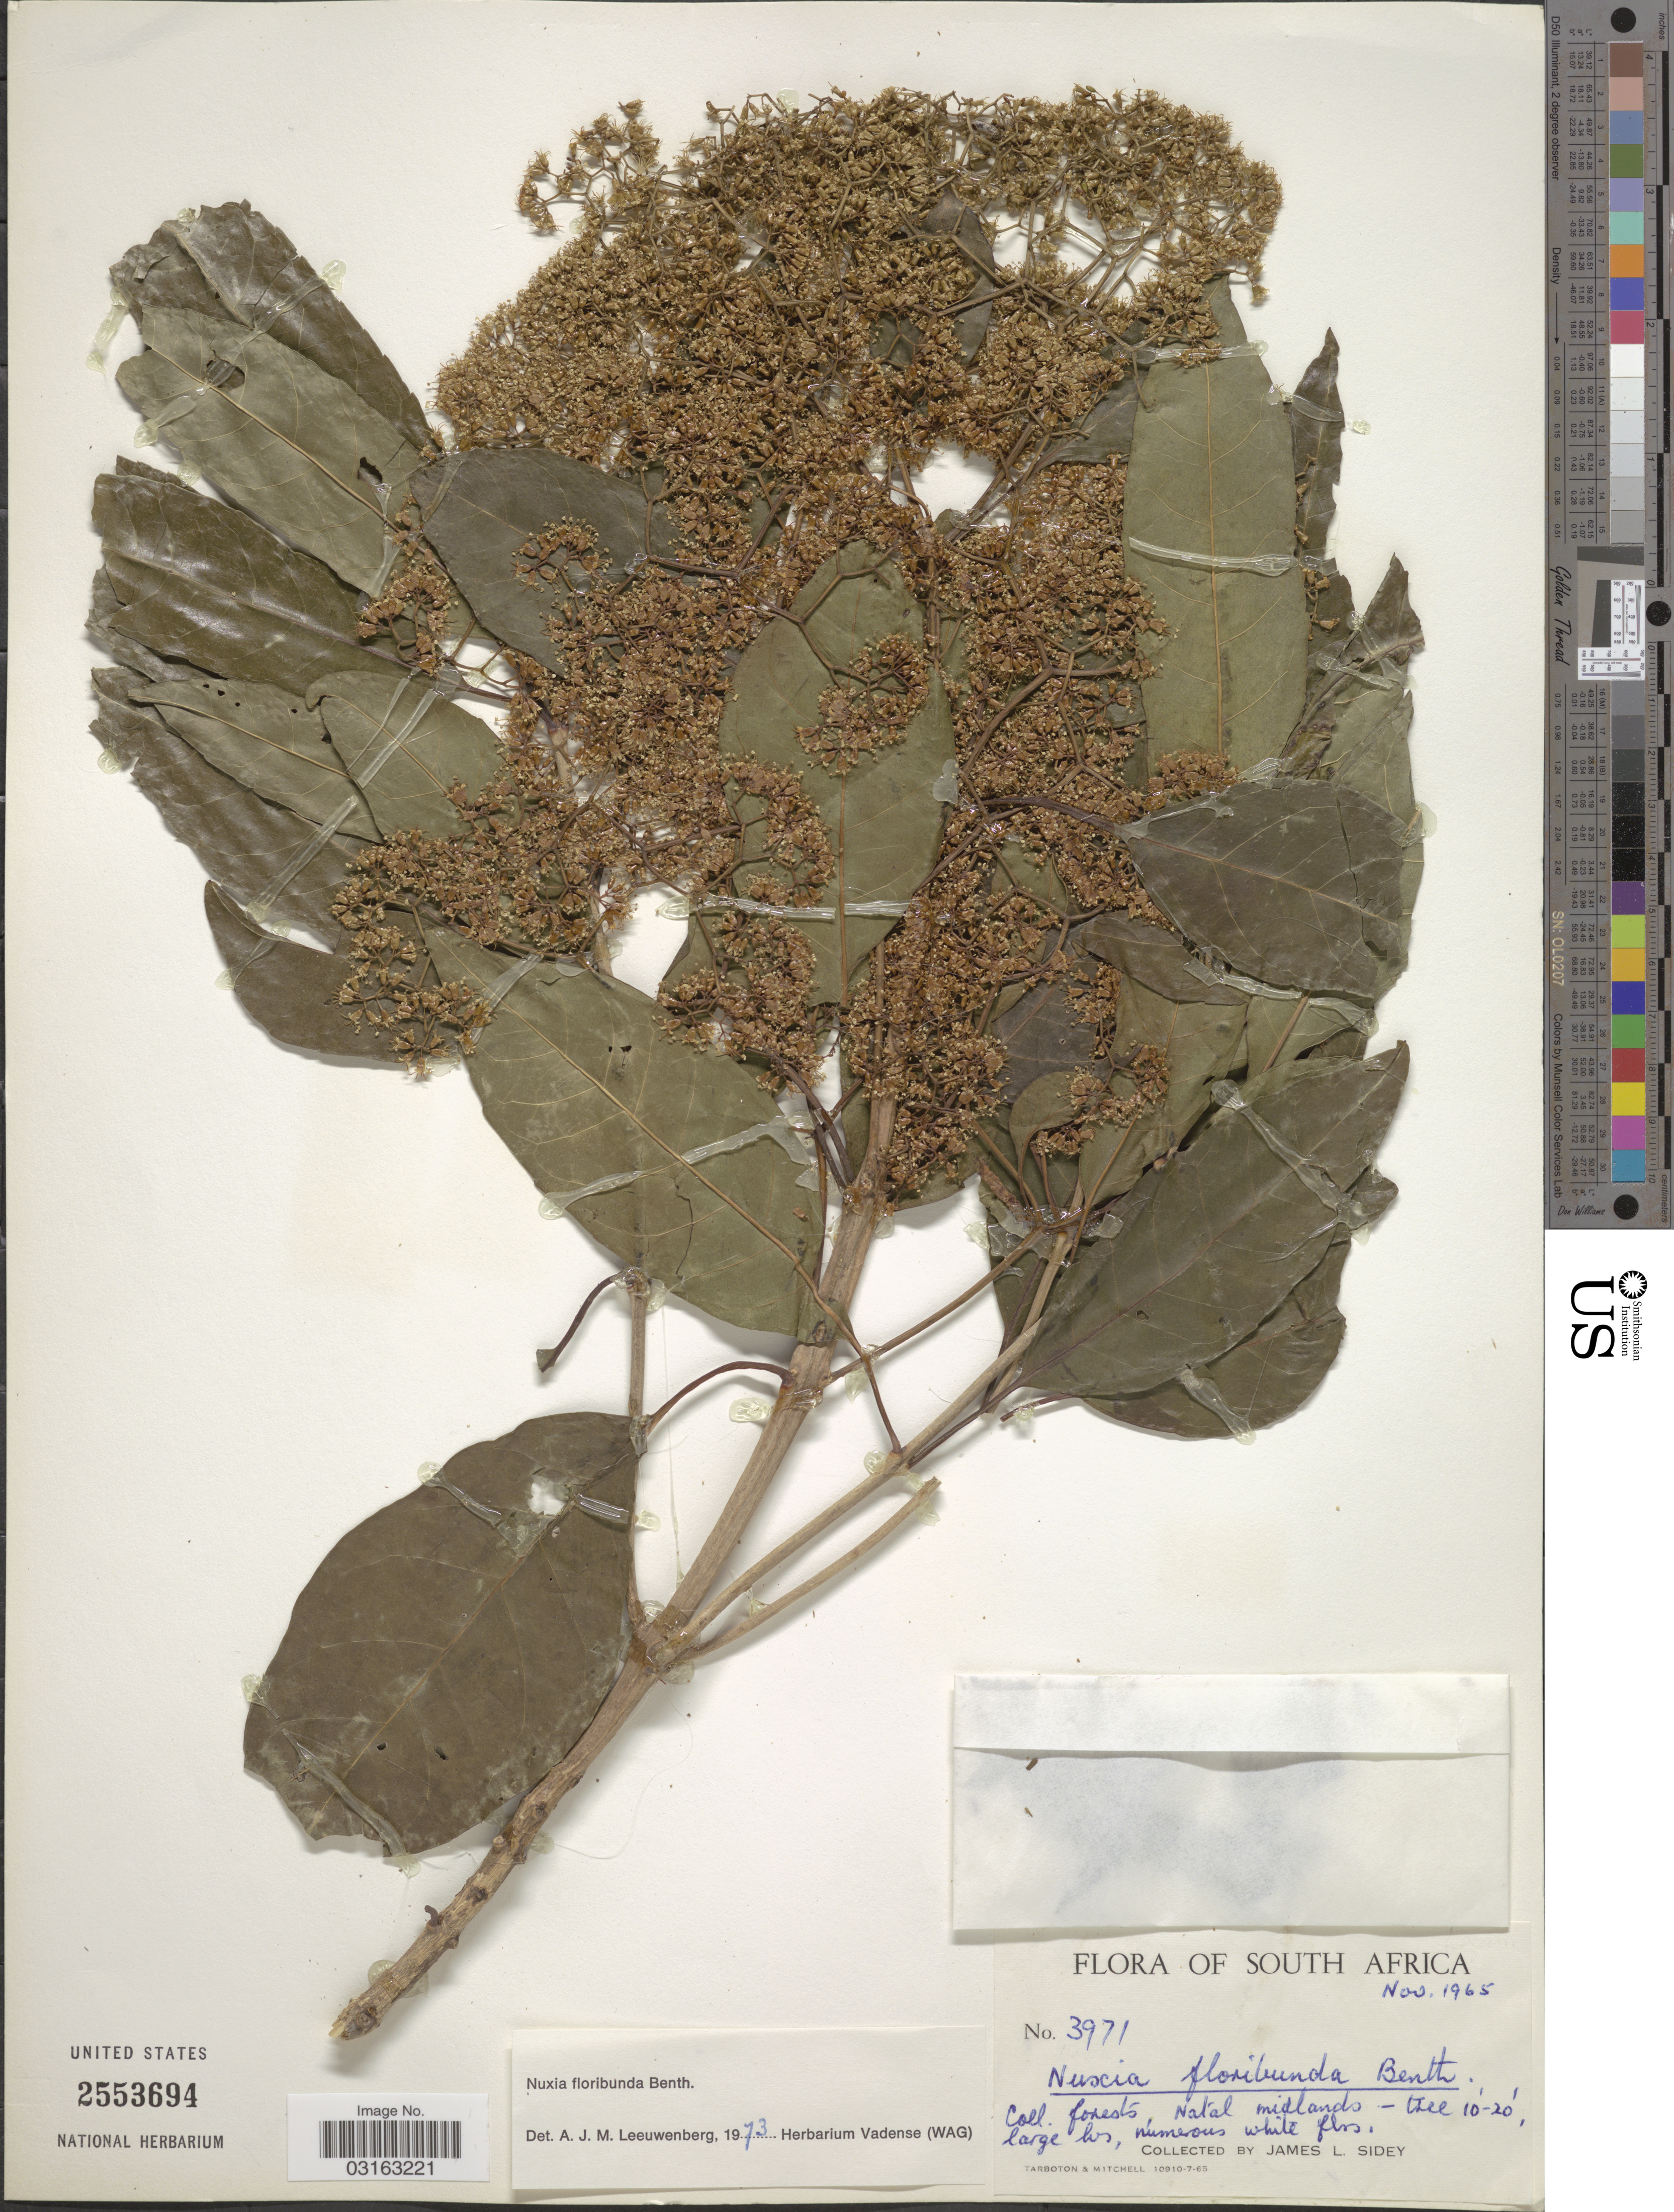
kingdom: Plantae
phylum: Tracheophyta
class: Magnoliopsida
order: Lamiales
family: Stilbaceae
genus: Nuxia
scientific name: Nuxia floribunda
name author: Benth.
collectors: J. L. Sidey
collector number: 3971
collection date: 1965-11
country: South Africa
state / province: KwaZulu-Natal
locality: Forests, Natal midlands.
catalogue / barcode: US 2553694